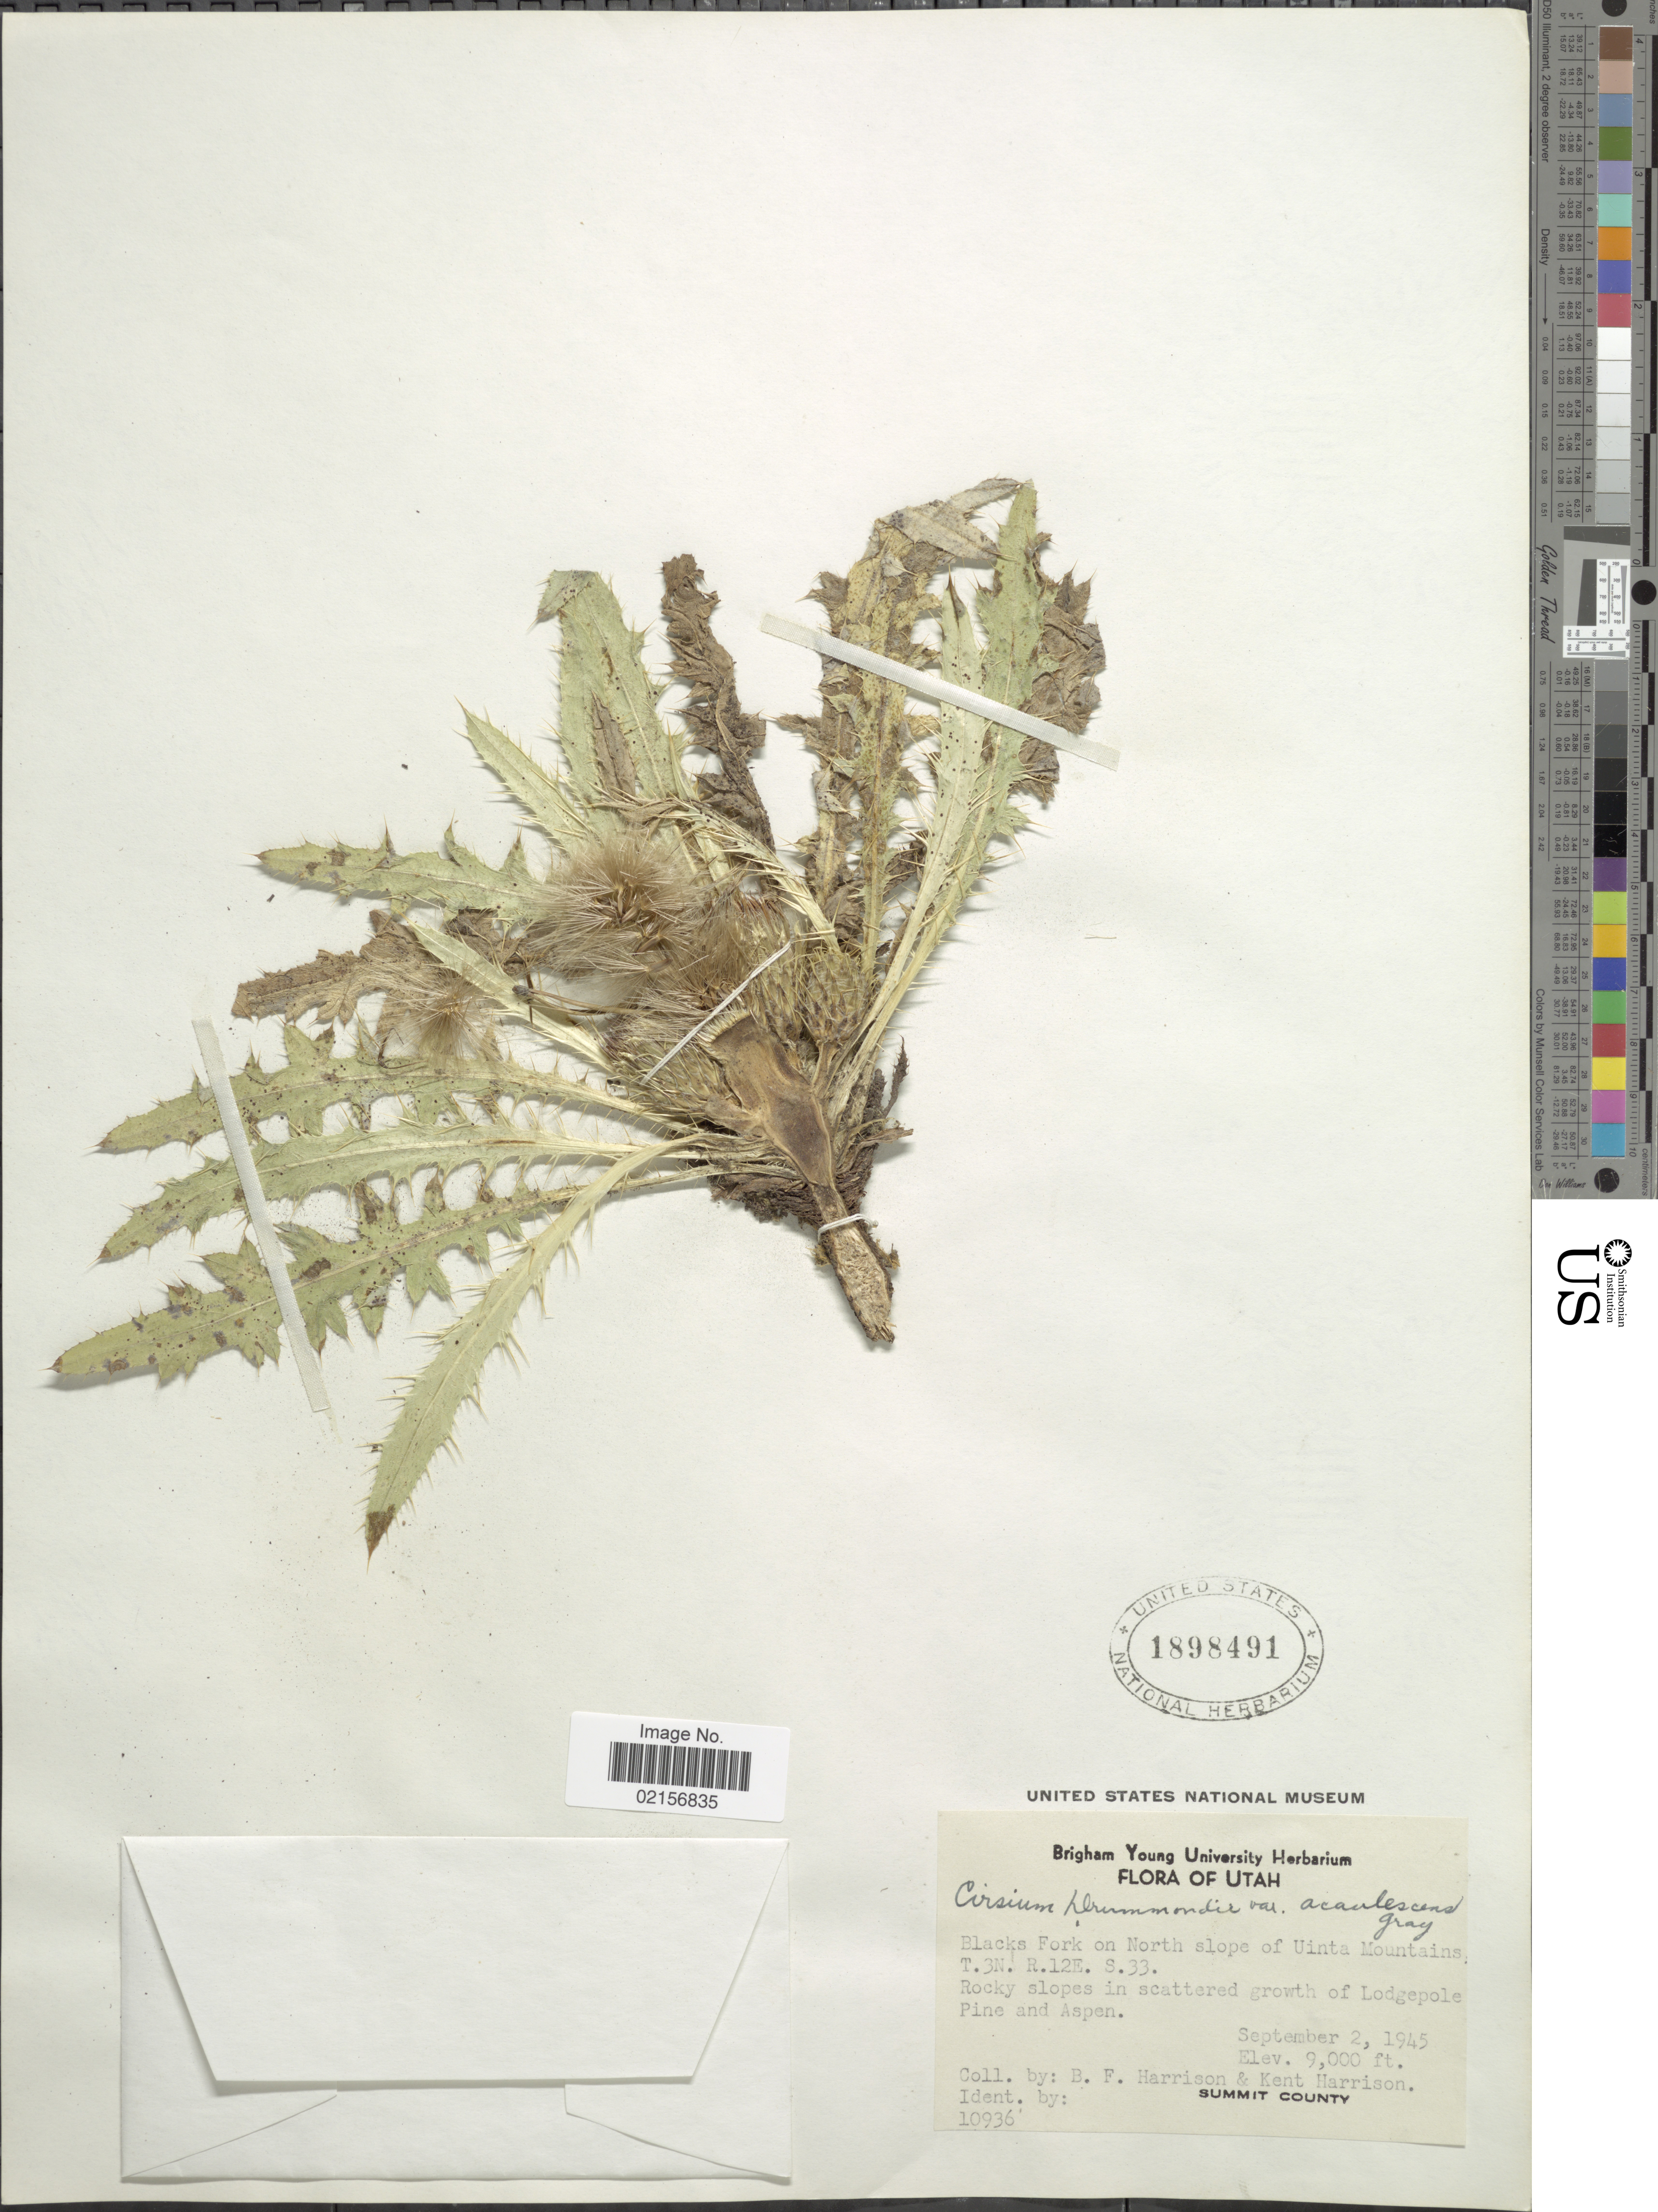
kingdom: Plantae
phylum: Tracheophyta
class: Magnoliopsida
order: Asterales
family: Asteraceae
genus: Cirsium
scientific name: Cirsium drummondii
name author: Torr. & A. Gray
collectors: B. F. Harrison & K. Harrison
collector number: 10936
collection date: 1945-09-02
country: United States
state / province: Utah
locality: Bakcks Fork on North slope of Unita Mountains, T.3N. R12E. S.33, rocky slopes in scattered growth of Lodgepole Pine and Aspen, Summit County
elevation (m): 2743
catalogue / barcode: US 1898491